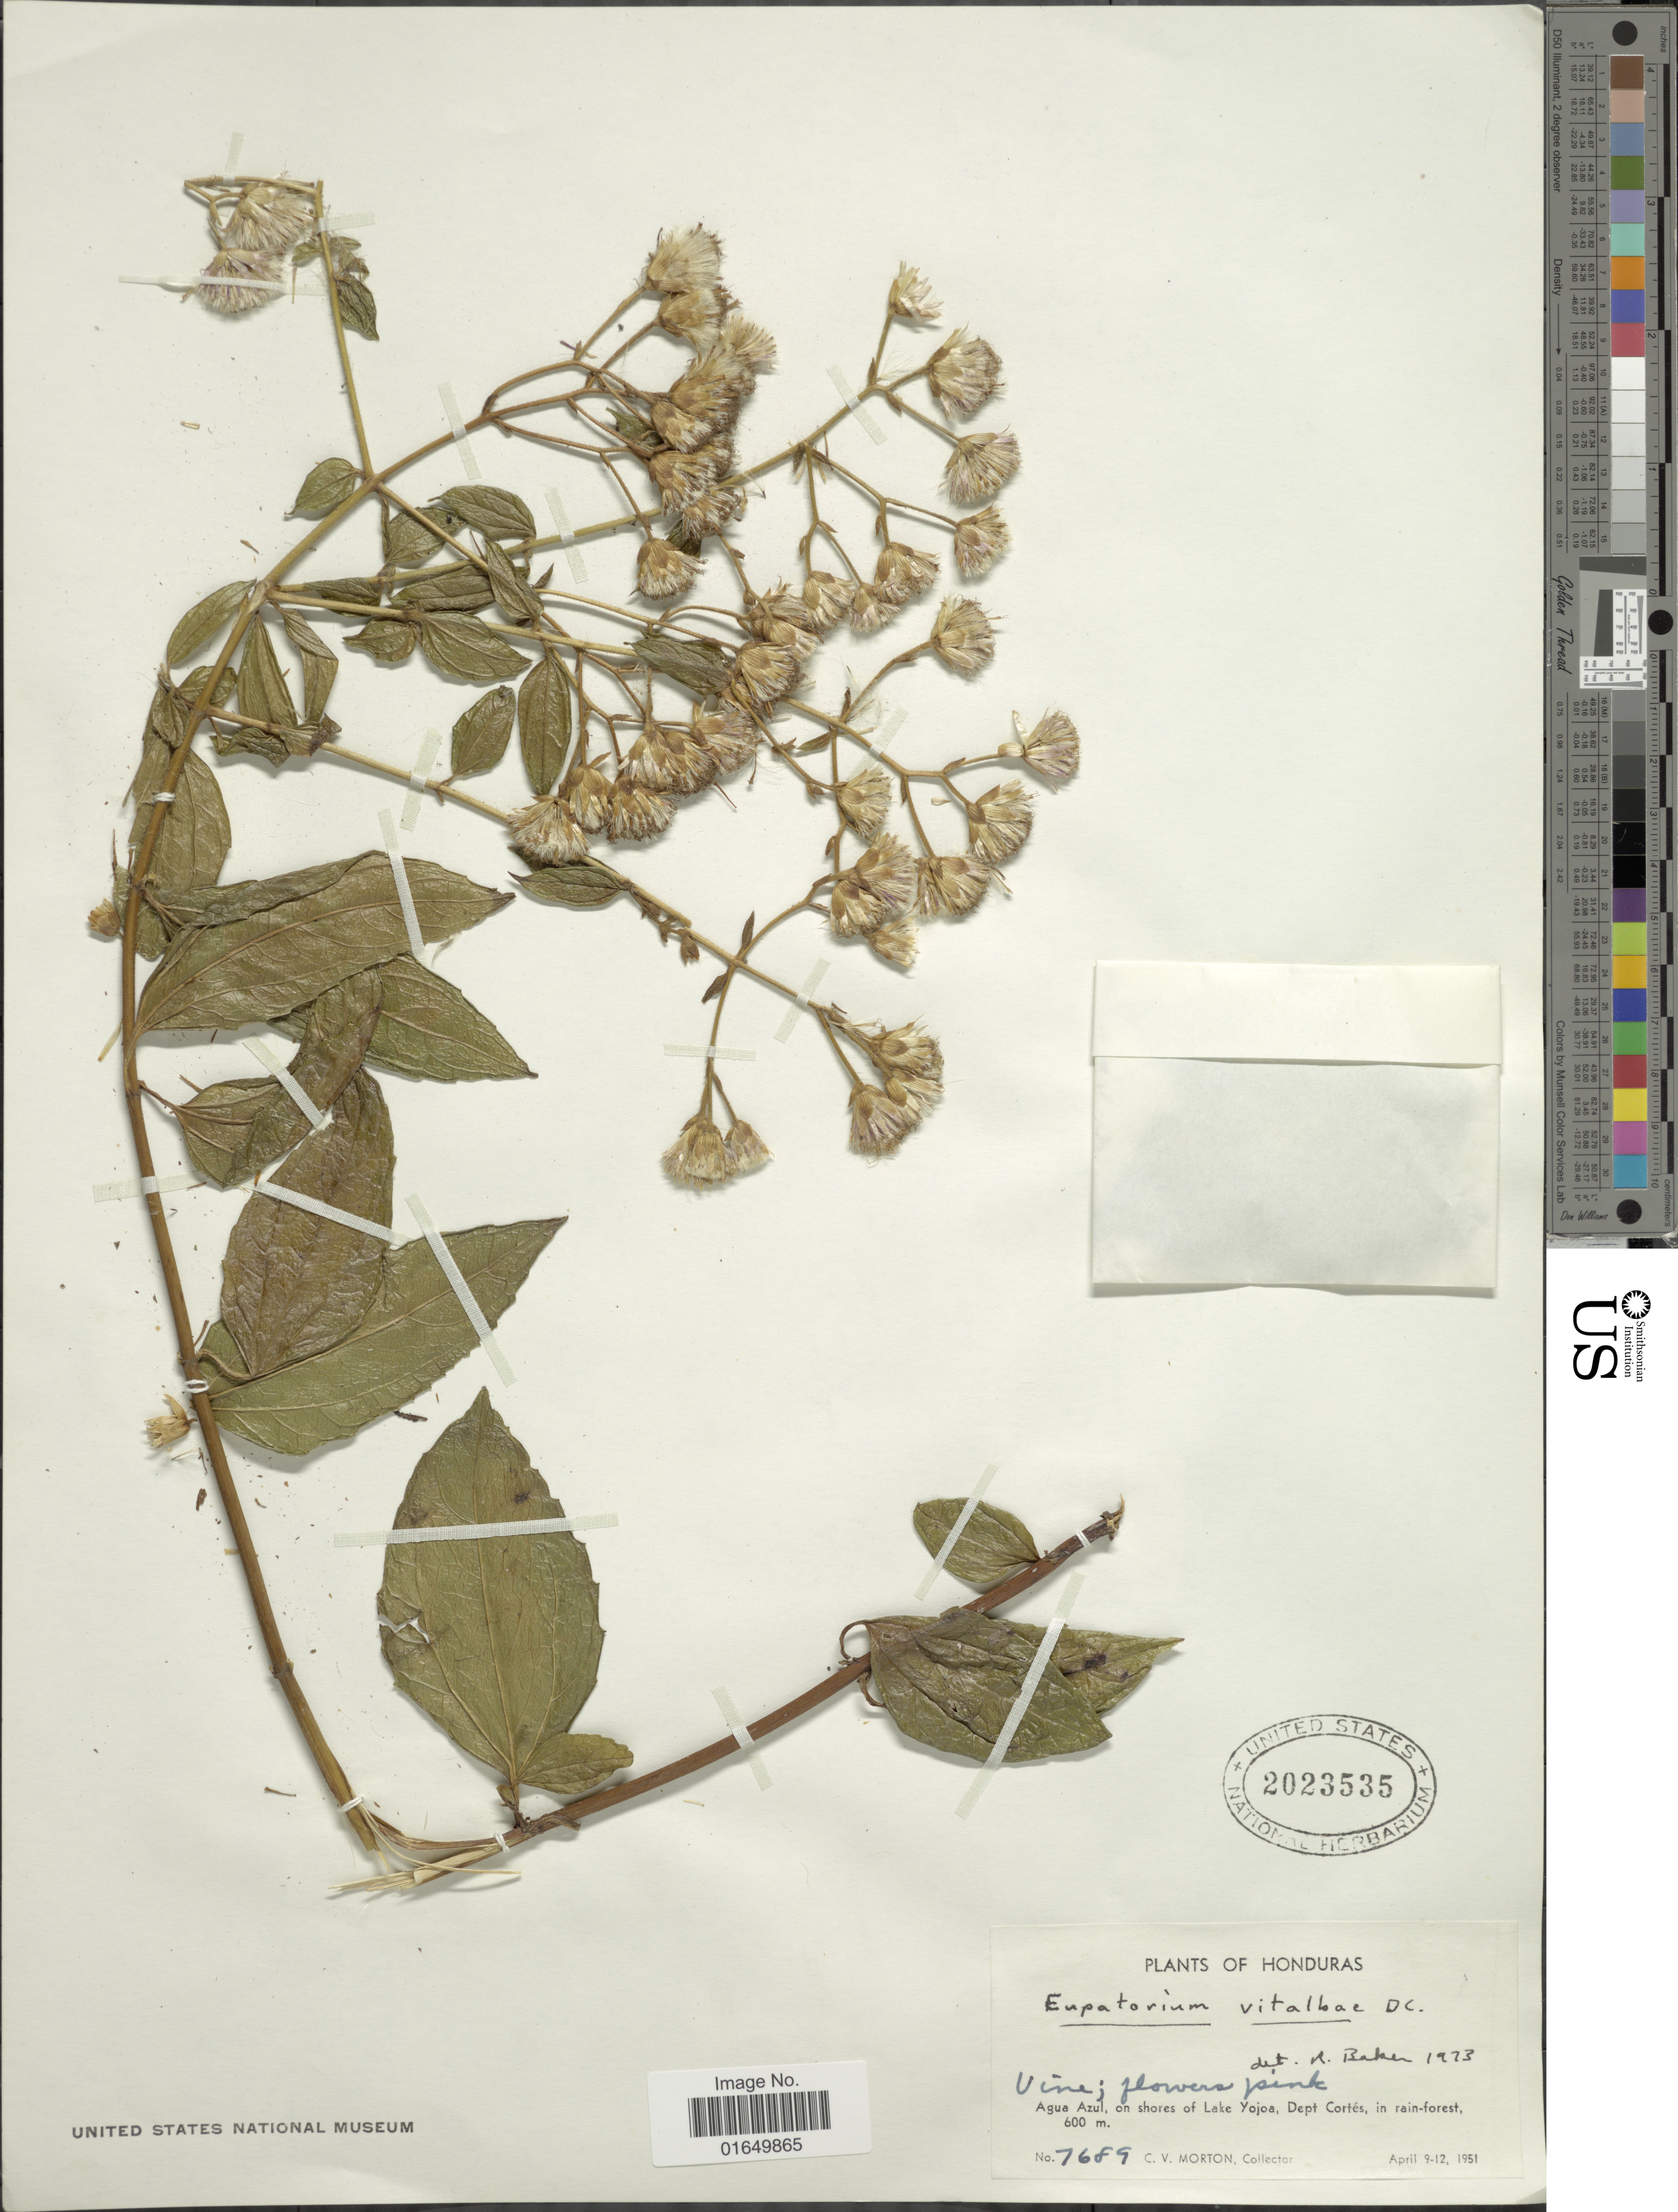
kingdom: Plantae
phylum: Tracheophyta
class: Magnoliopsida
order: Asterales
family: Asteraceae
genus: Heterocondylus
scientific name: Heterocondylus vitalbae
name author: (DC.) R.M. King & H. Rob.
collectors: C. V. Morton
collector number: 7689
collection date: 1951-04-09/1951-04-12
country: Honduras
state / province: Cortés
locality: Agua Azul, on shores of Lake Yojoa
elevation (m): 600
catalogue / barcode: US 2023535